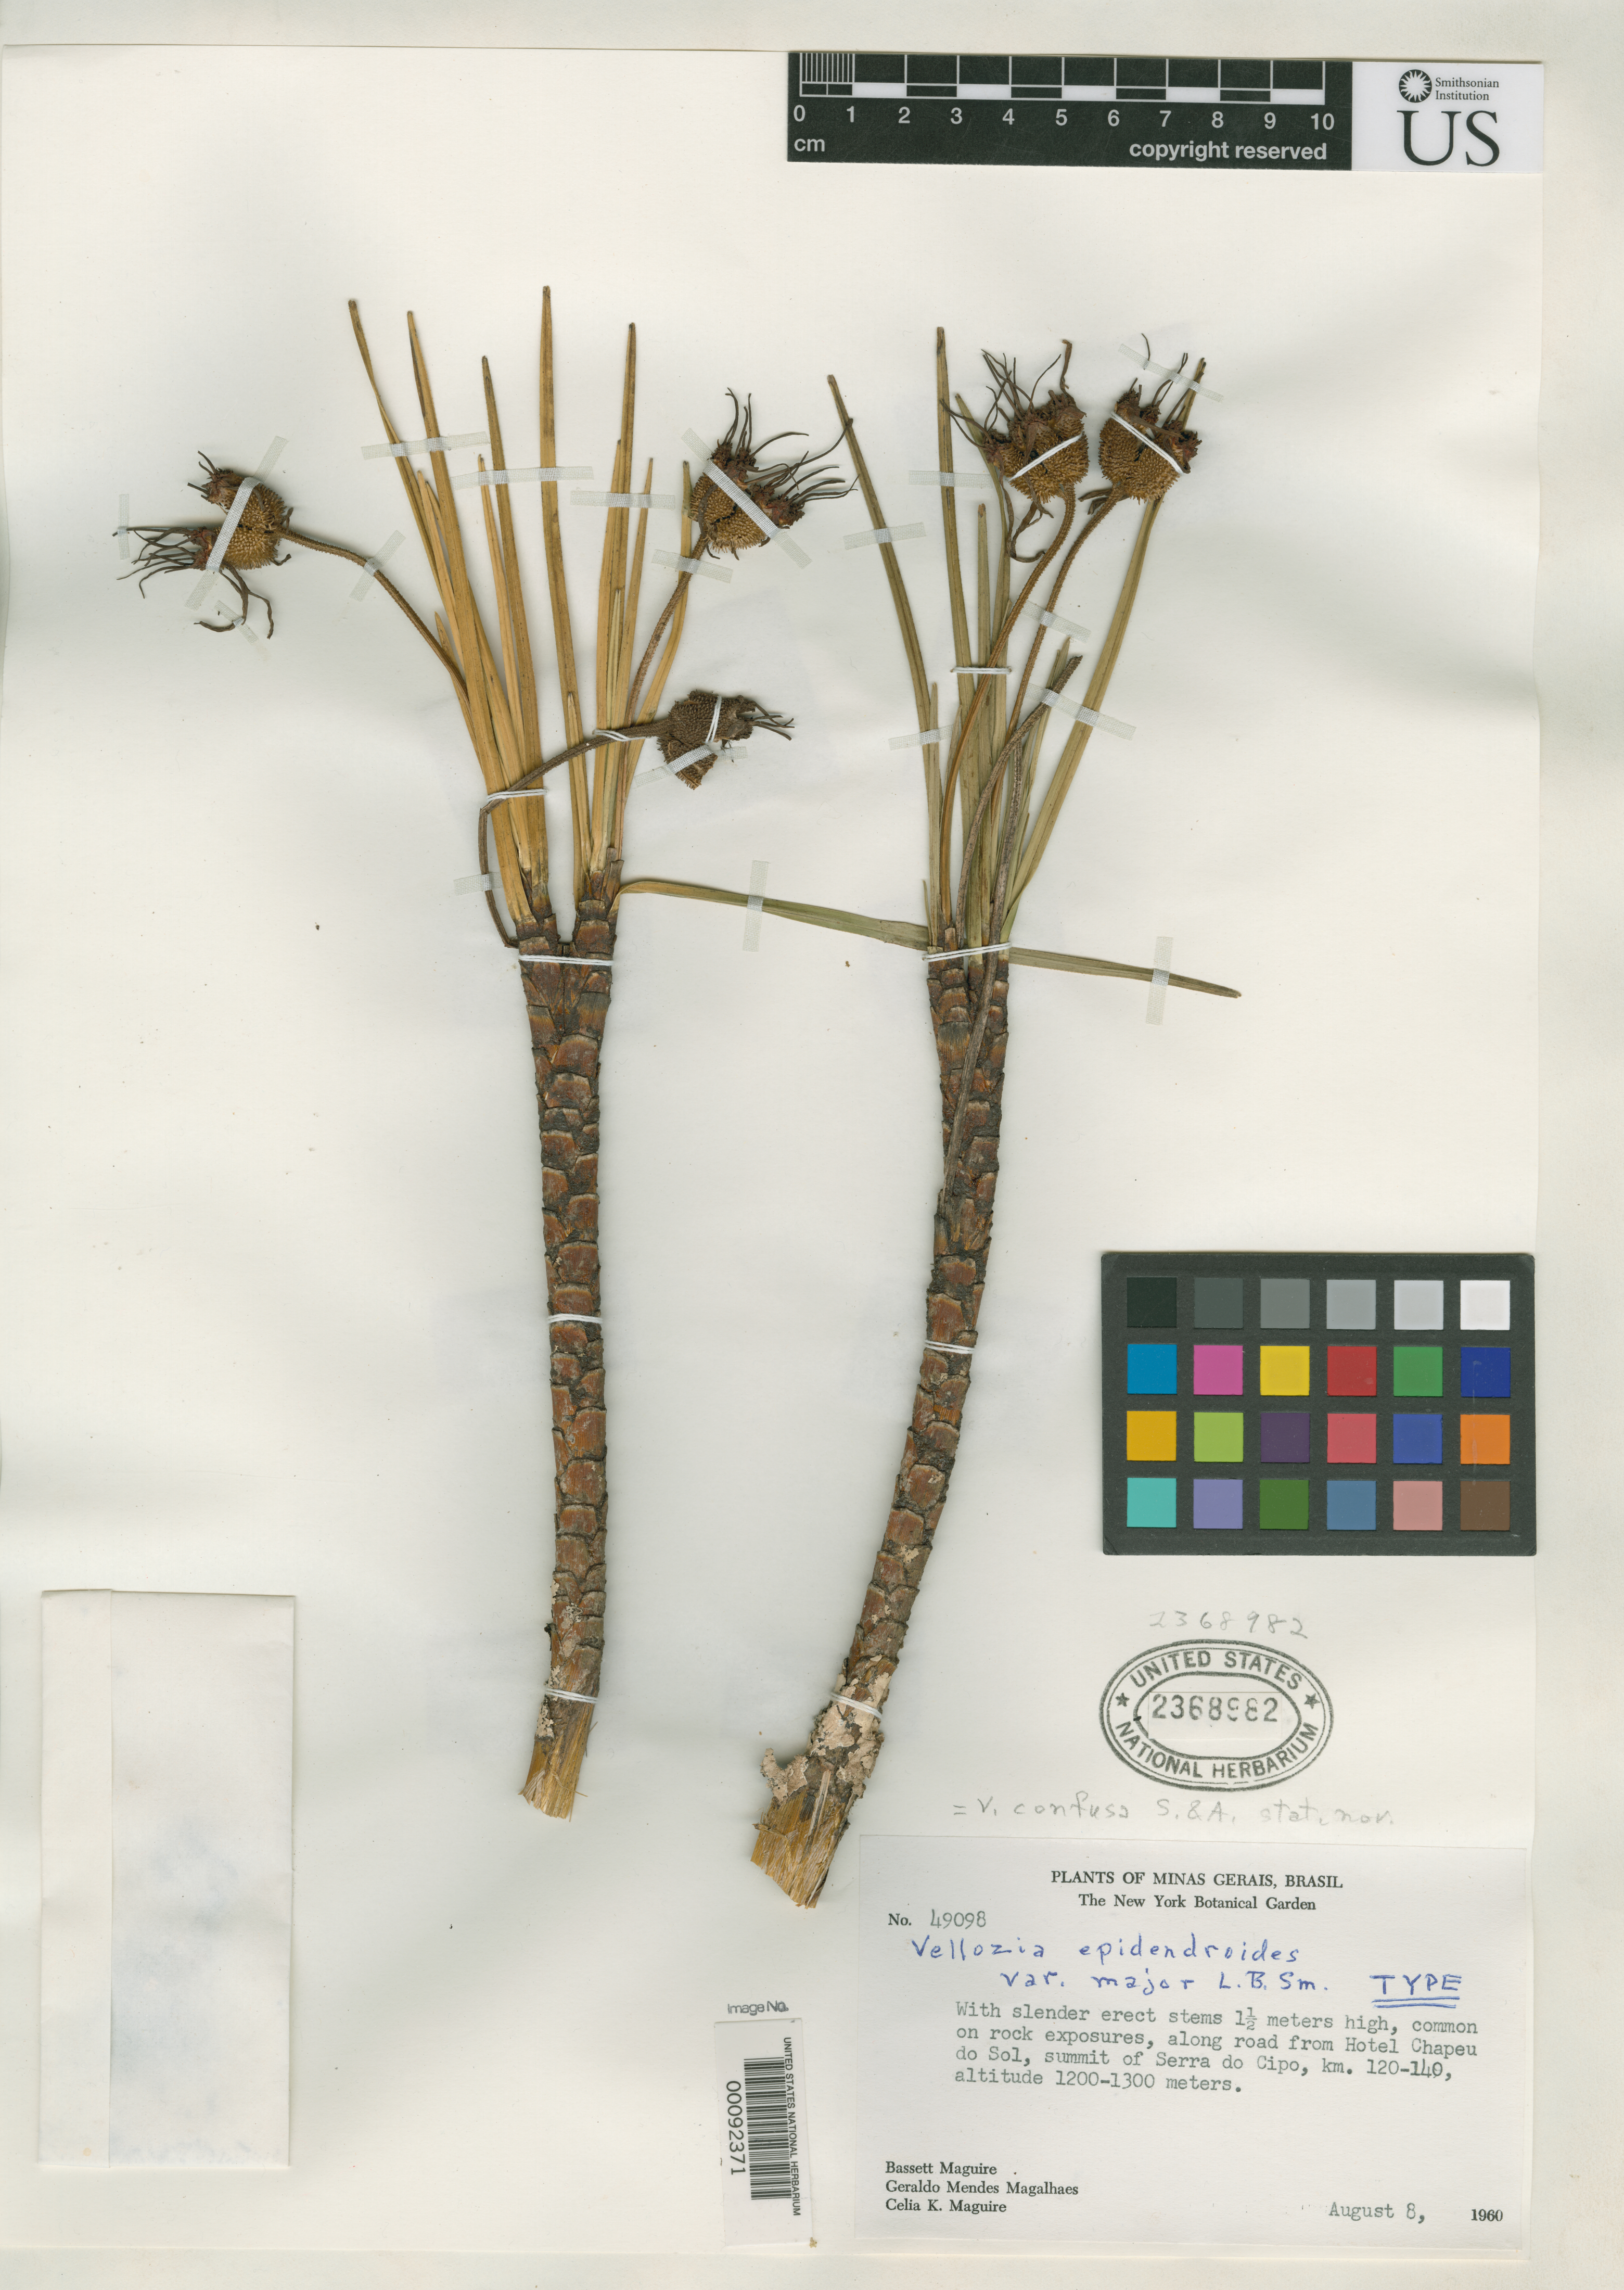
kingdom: Plantae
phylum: Tracheophyta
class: Liliopsida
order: Pandanales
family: Velloziaceae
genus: Vellozia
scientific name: Vellozia epidendroides var. major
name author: L.B. Sm.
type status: Holotype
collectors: B. Maguire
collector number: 49098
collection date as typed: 08 Aug 1960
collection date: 1960-08-08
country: Brazil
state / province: Minas Gerais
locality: Summit of Serra do Cipo.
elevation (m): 1200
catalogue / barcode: US 2368982